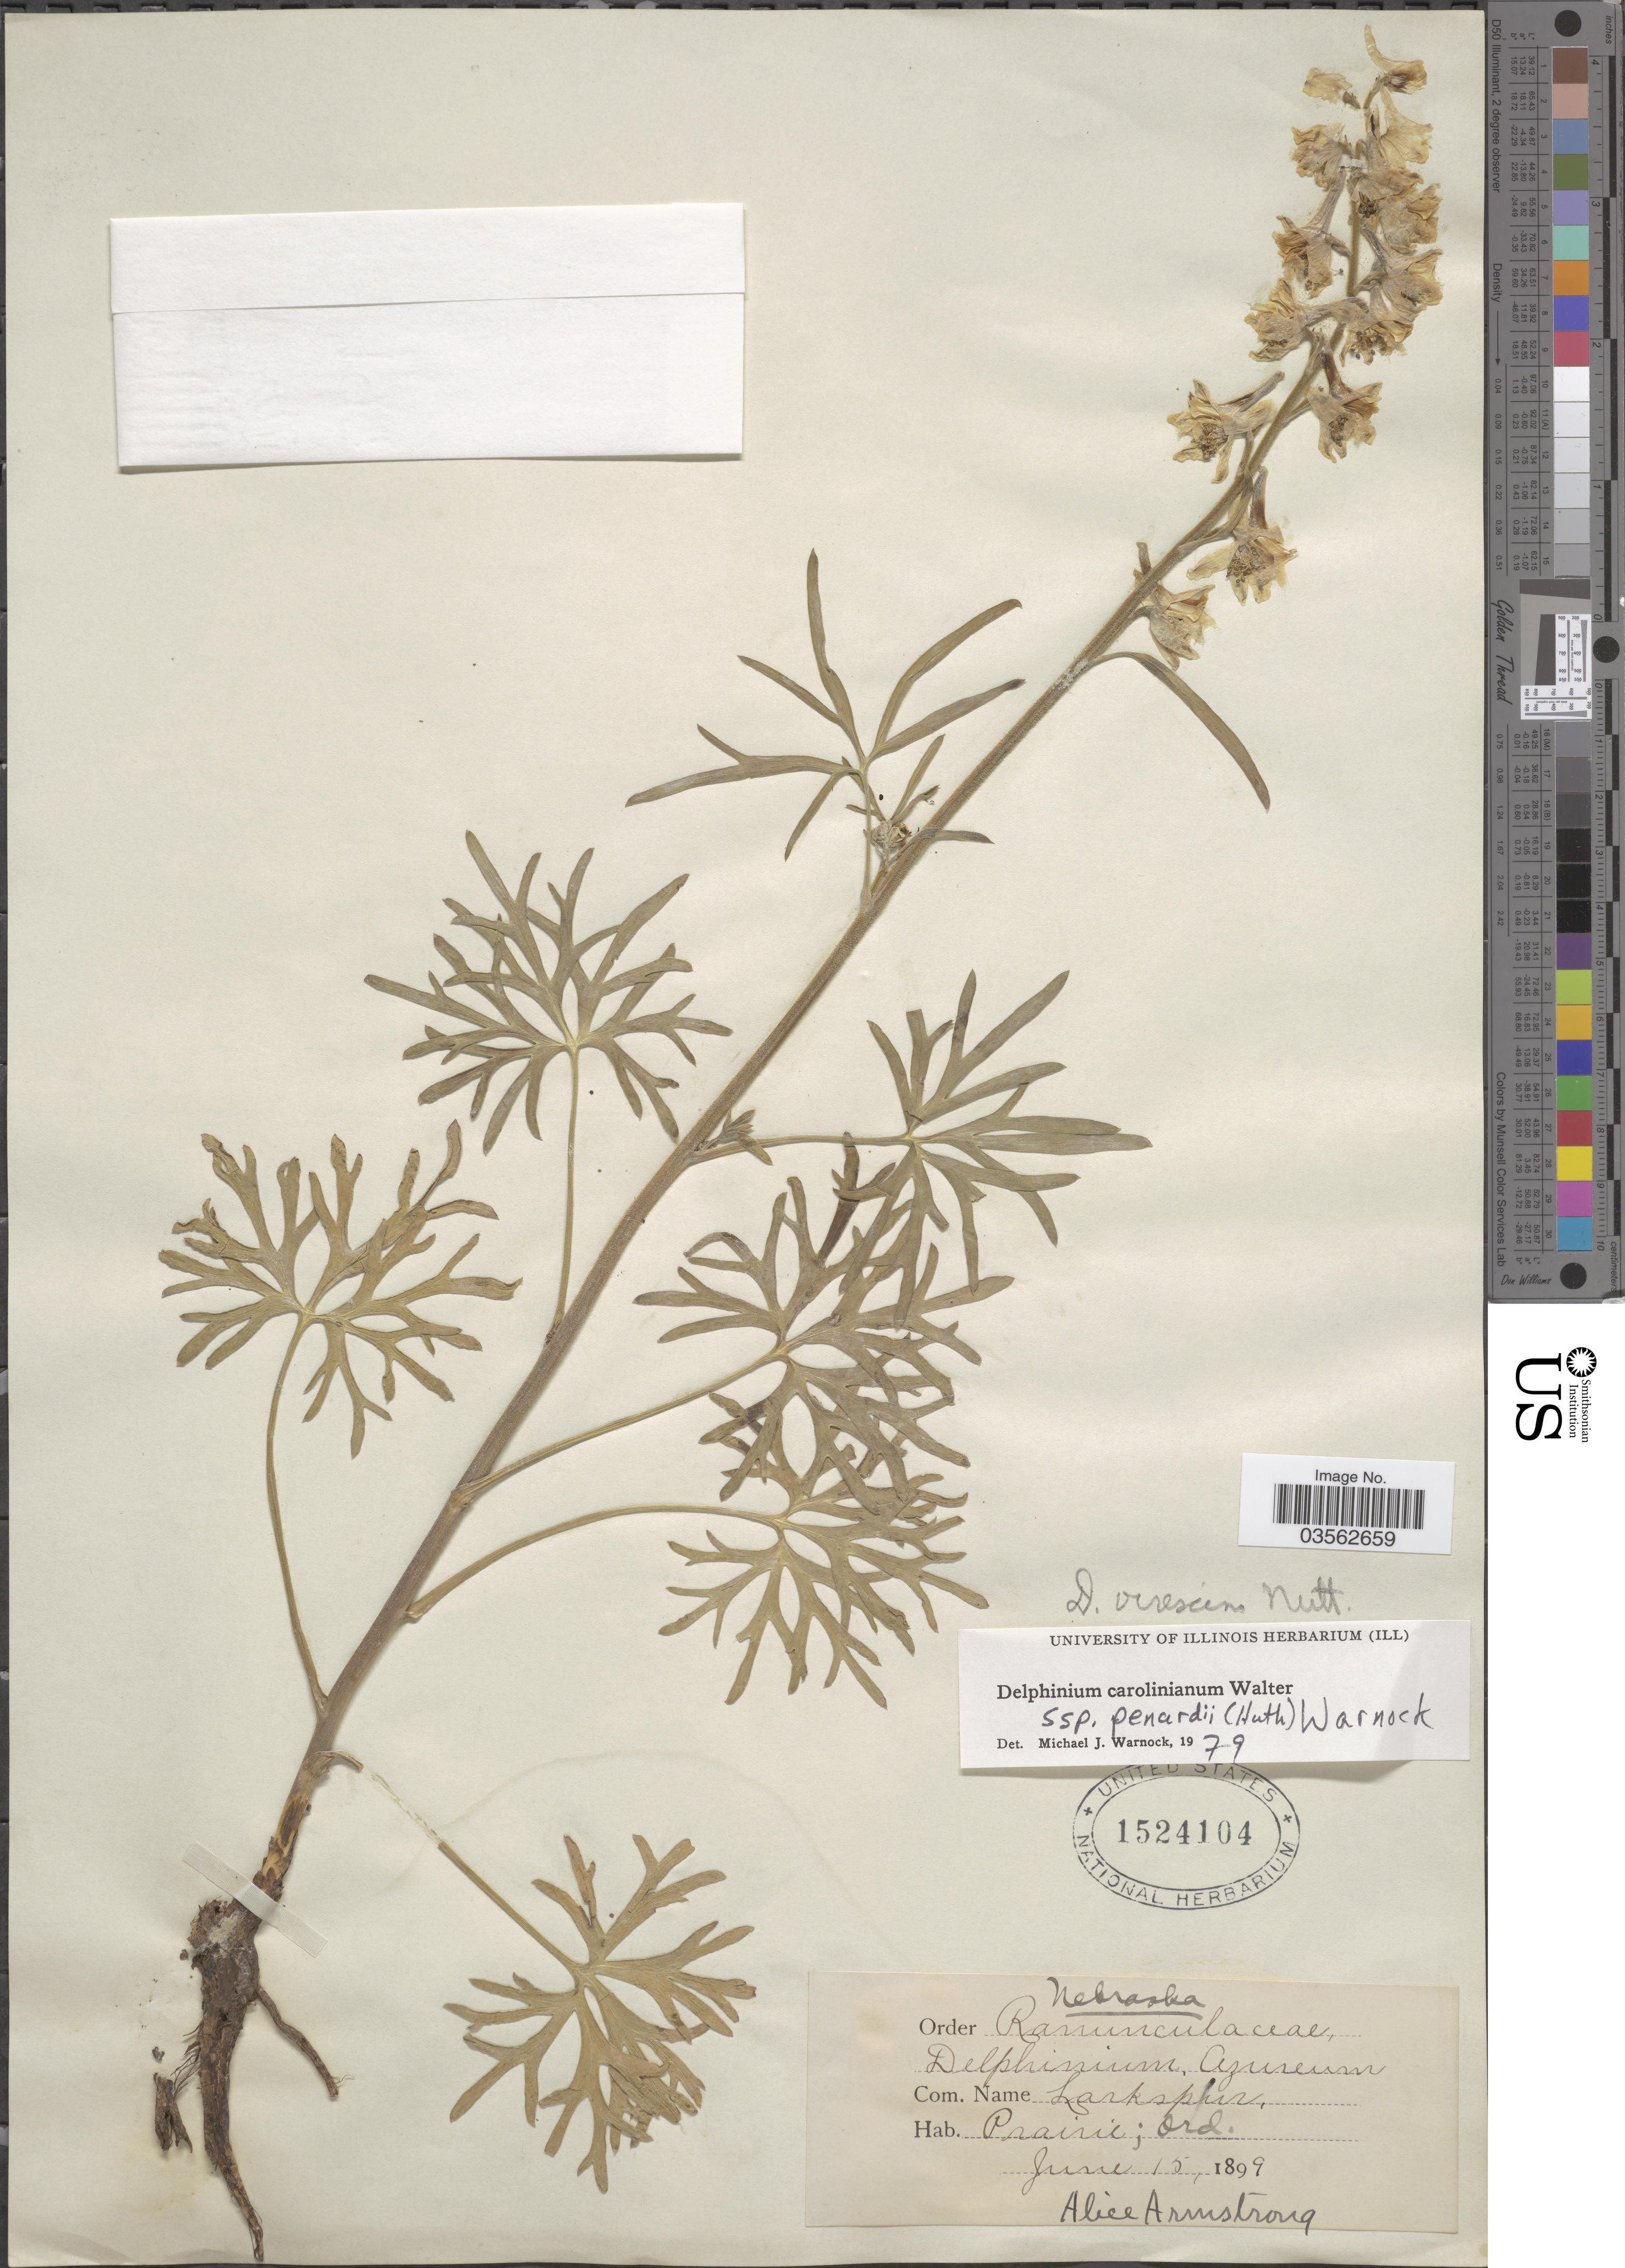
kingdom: Plantae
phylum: Tracheophyta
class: Magnoliopsida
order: Ranunculales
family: Ranunculaceae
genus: Delphinium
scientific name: Delphinium carolinianum subsp. penardii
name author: (Huth) M.J. Warnock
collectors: A. Armstrong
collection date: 1899-06-15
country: United States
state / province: Nebraska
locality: Prairie; Ord.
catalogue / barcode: US 1524104